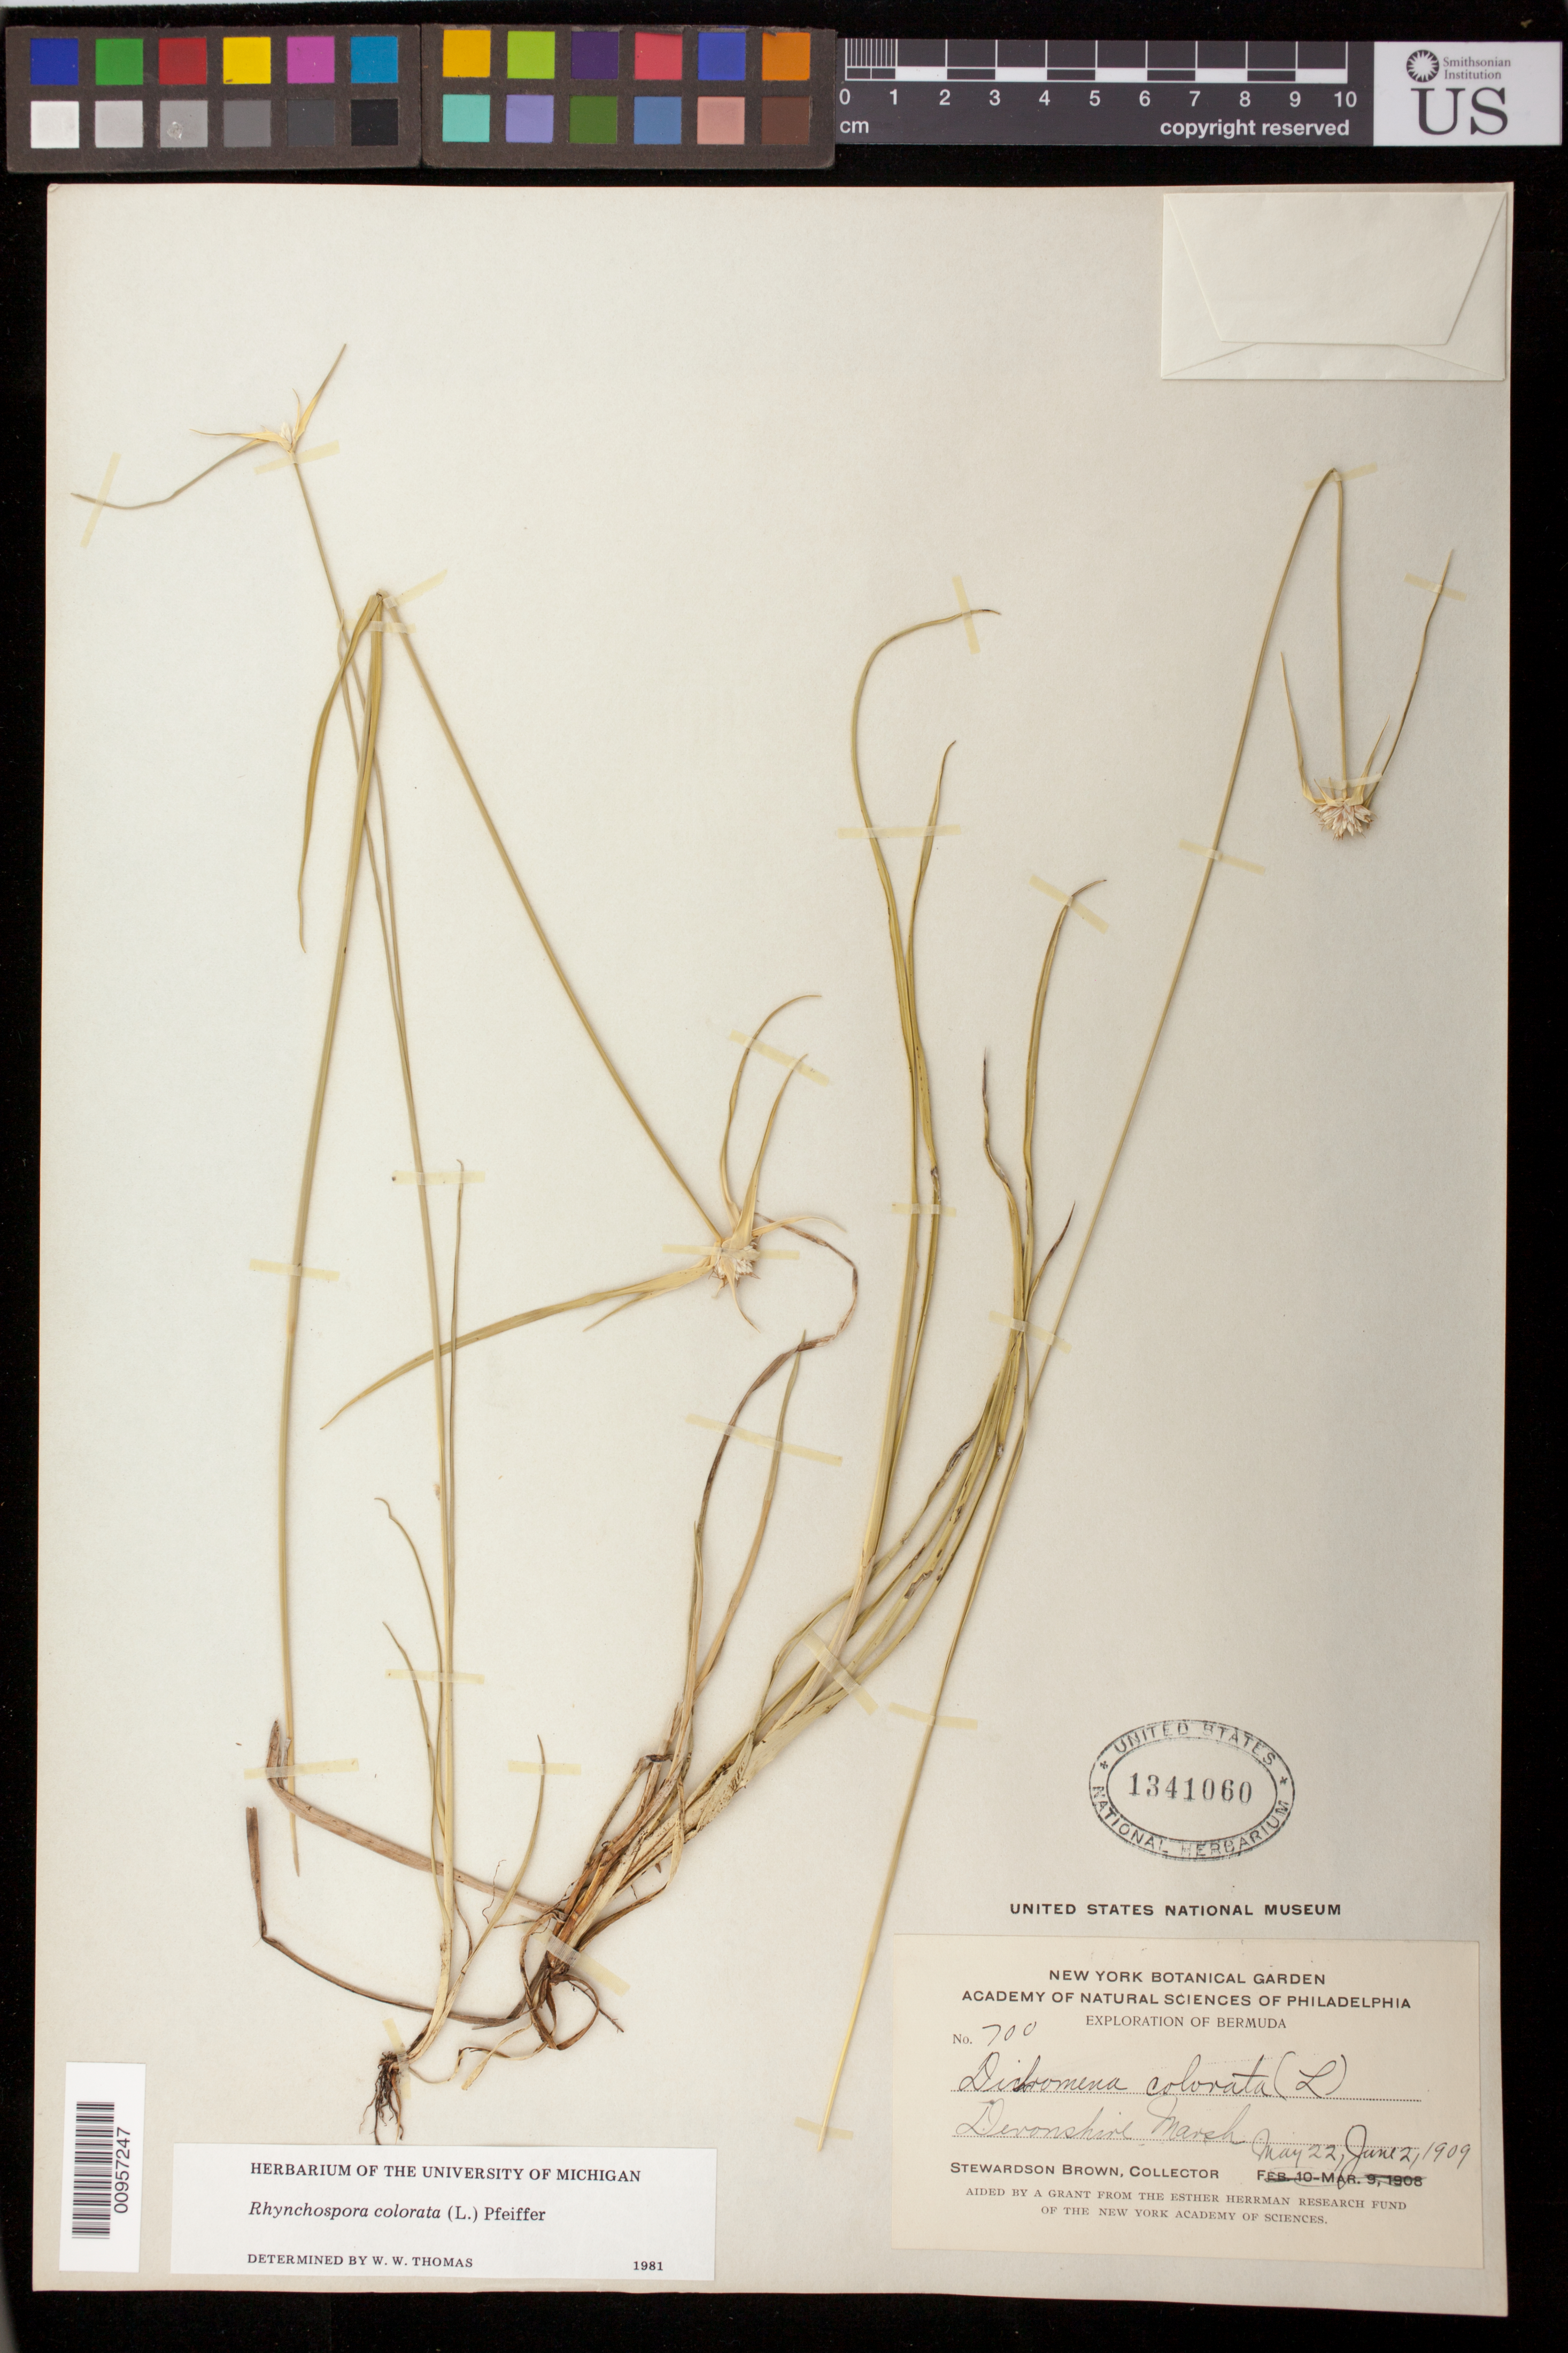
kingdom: Plantae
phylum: Tracheophyta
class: Liliopsida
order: Poales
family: Cyperaceae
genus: Rhynchospora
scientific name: Rhynchospora colorata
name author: (L.) H. Pfeiff.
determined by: Thomas, W. W., (NY), New York Botanical Garden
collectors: S. Brown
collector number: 700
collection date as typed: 22 May 1909 to 02 Jun 1909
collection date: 1909-05-22/1909-06-02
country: Bermuda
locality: Devonshire Marsh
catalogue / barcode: US 1341060